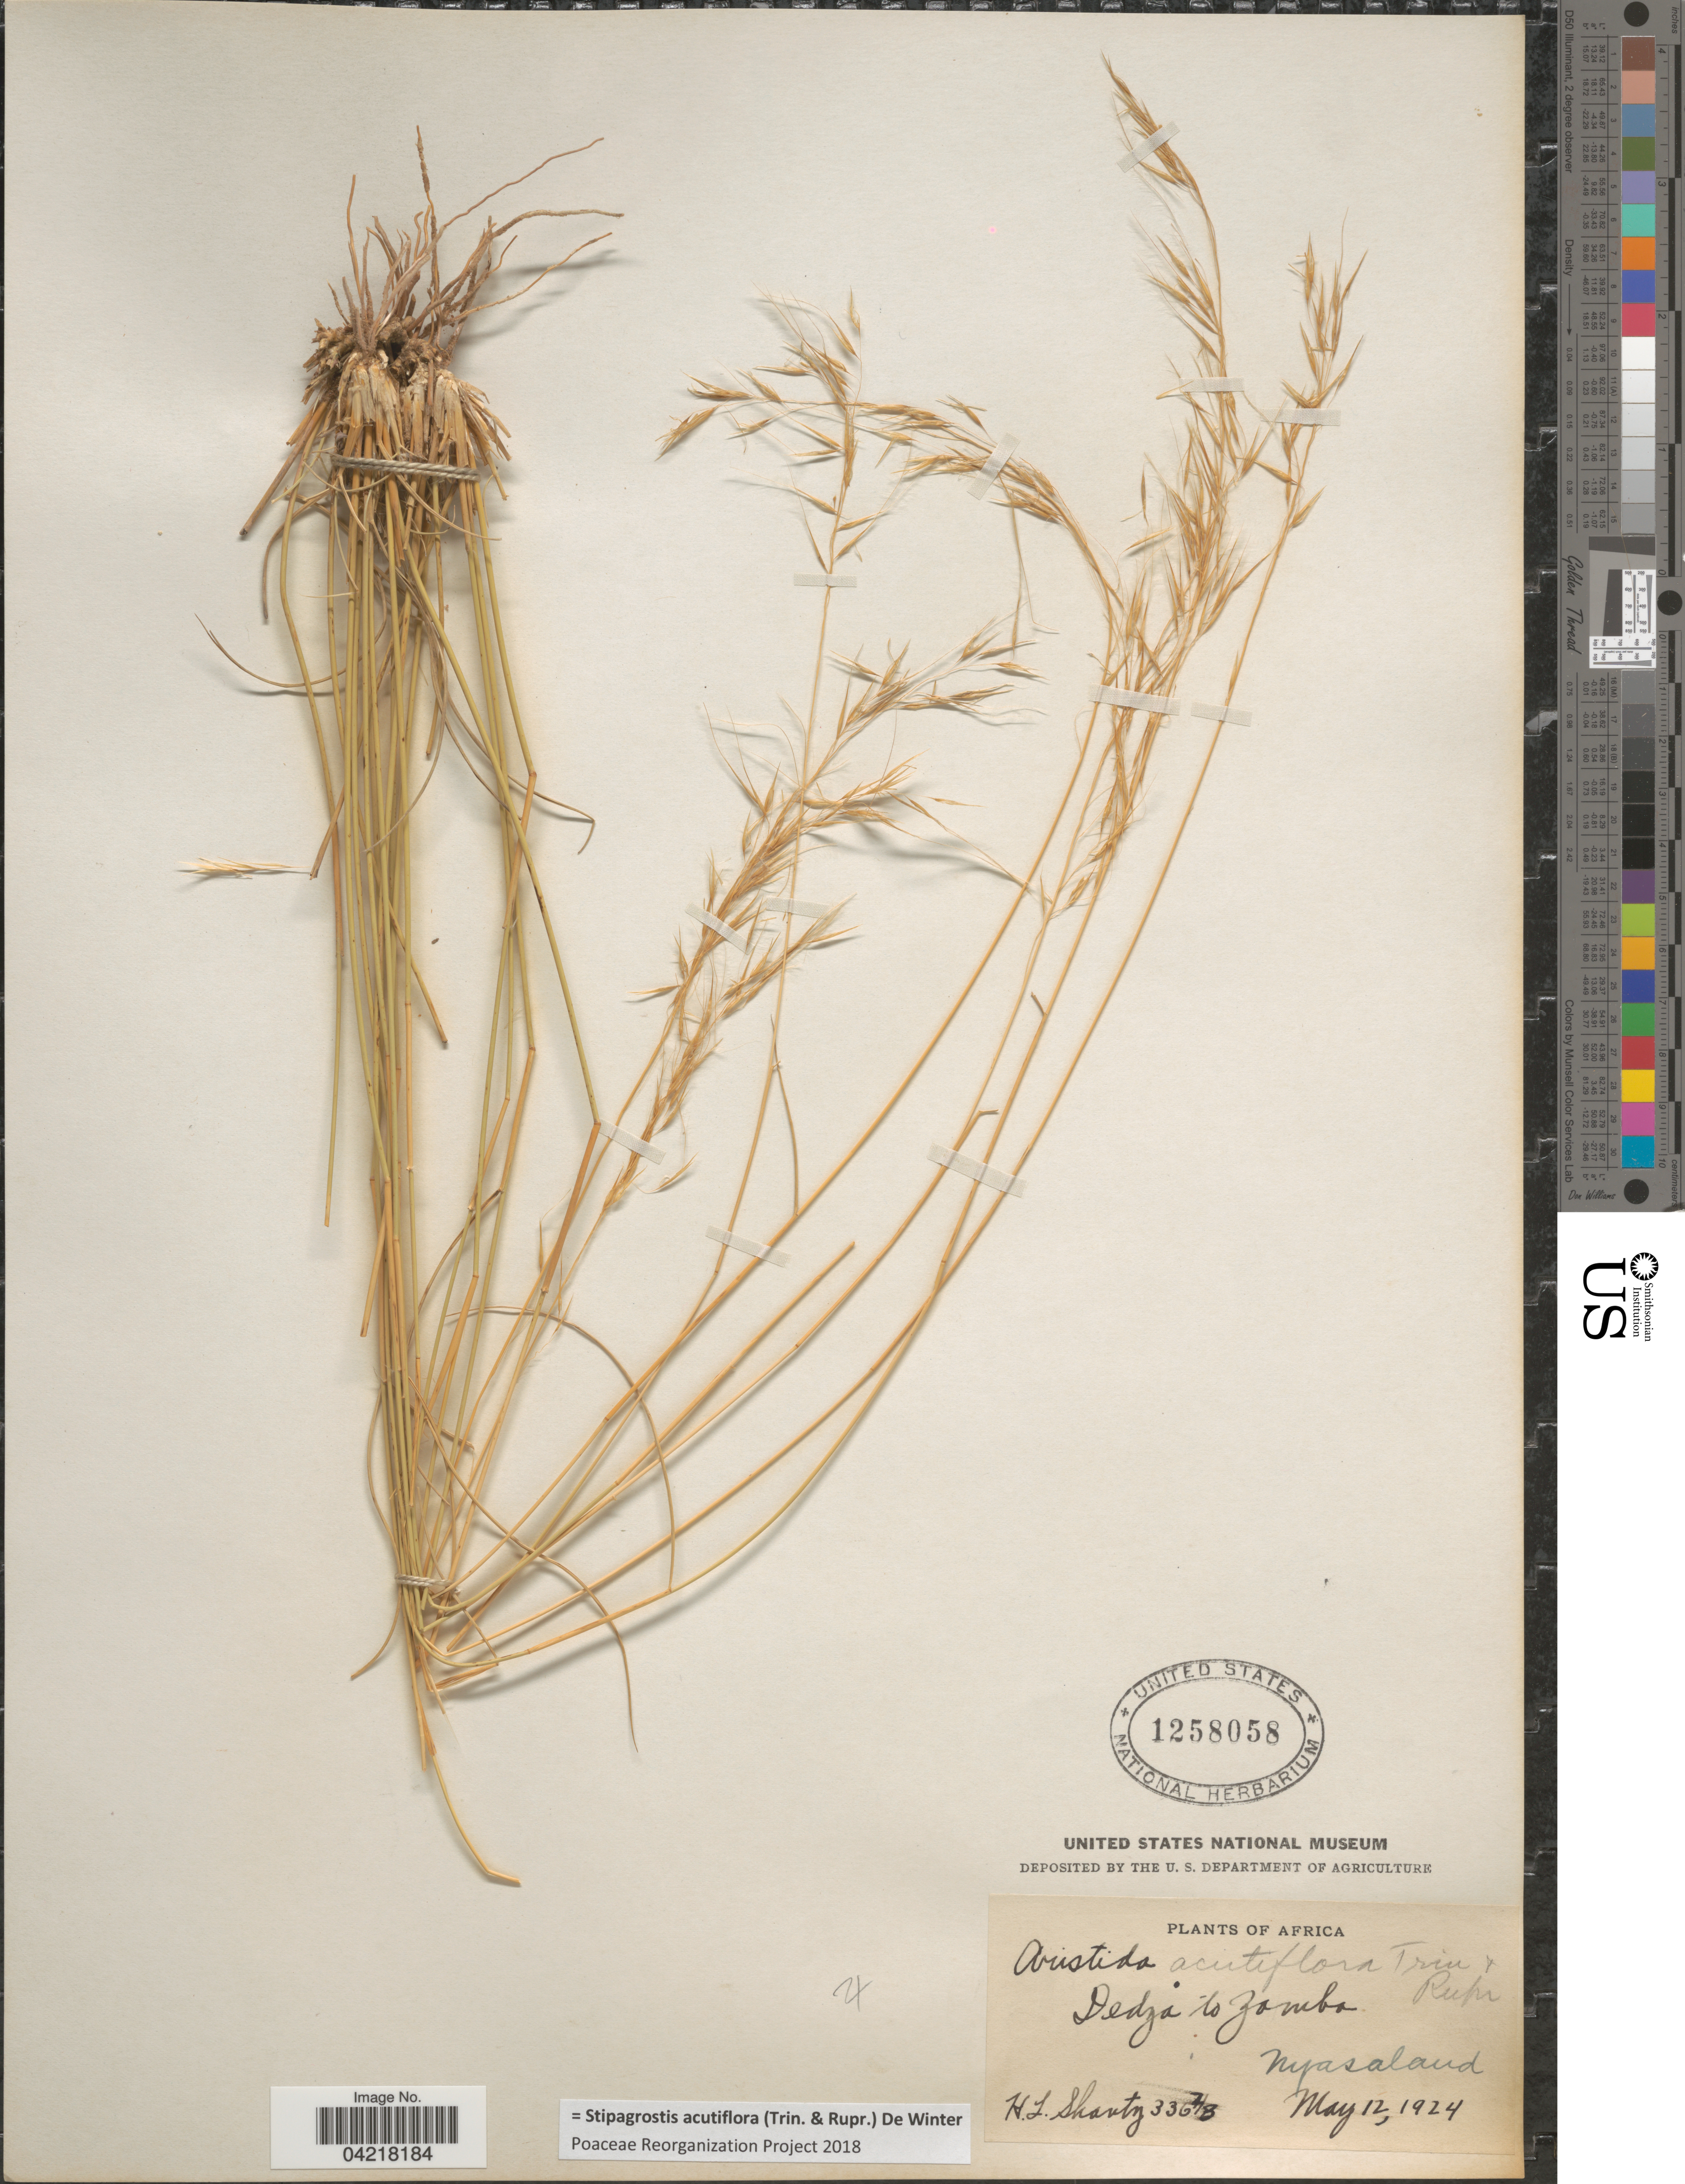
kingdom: Plantae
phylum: Tracheophyta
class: Liliopsida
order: Poales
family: Poaceae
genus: Stipagrostis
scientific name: Stipagrostis acutiflora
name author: (Trin. & Rupr.) De Winter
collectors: H. Shanty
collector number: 3367/8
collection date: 1924-05-12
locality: Africa. Dedza [interpreted] to Zomba [interpreted]. Nyasaland.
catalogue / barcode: US 1258058